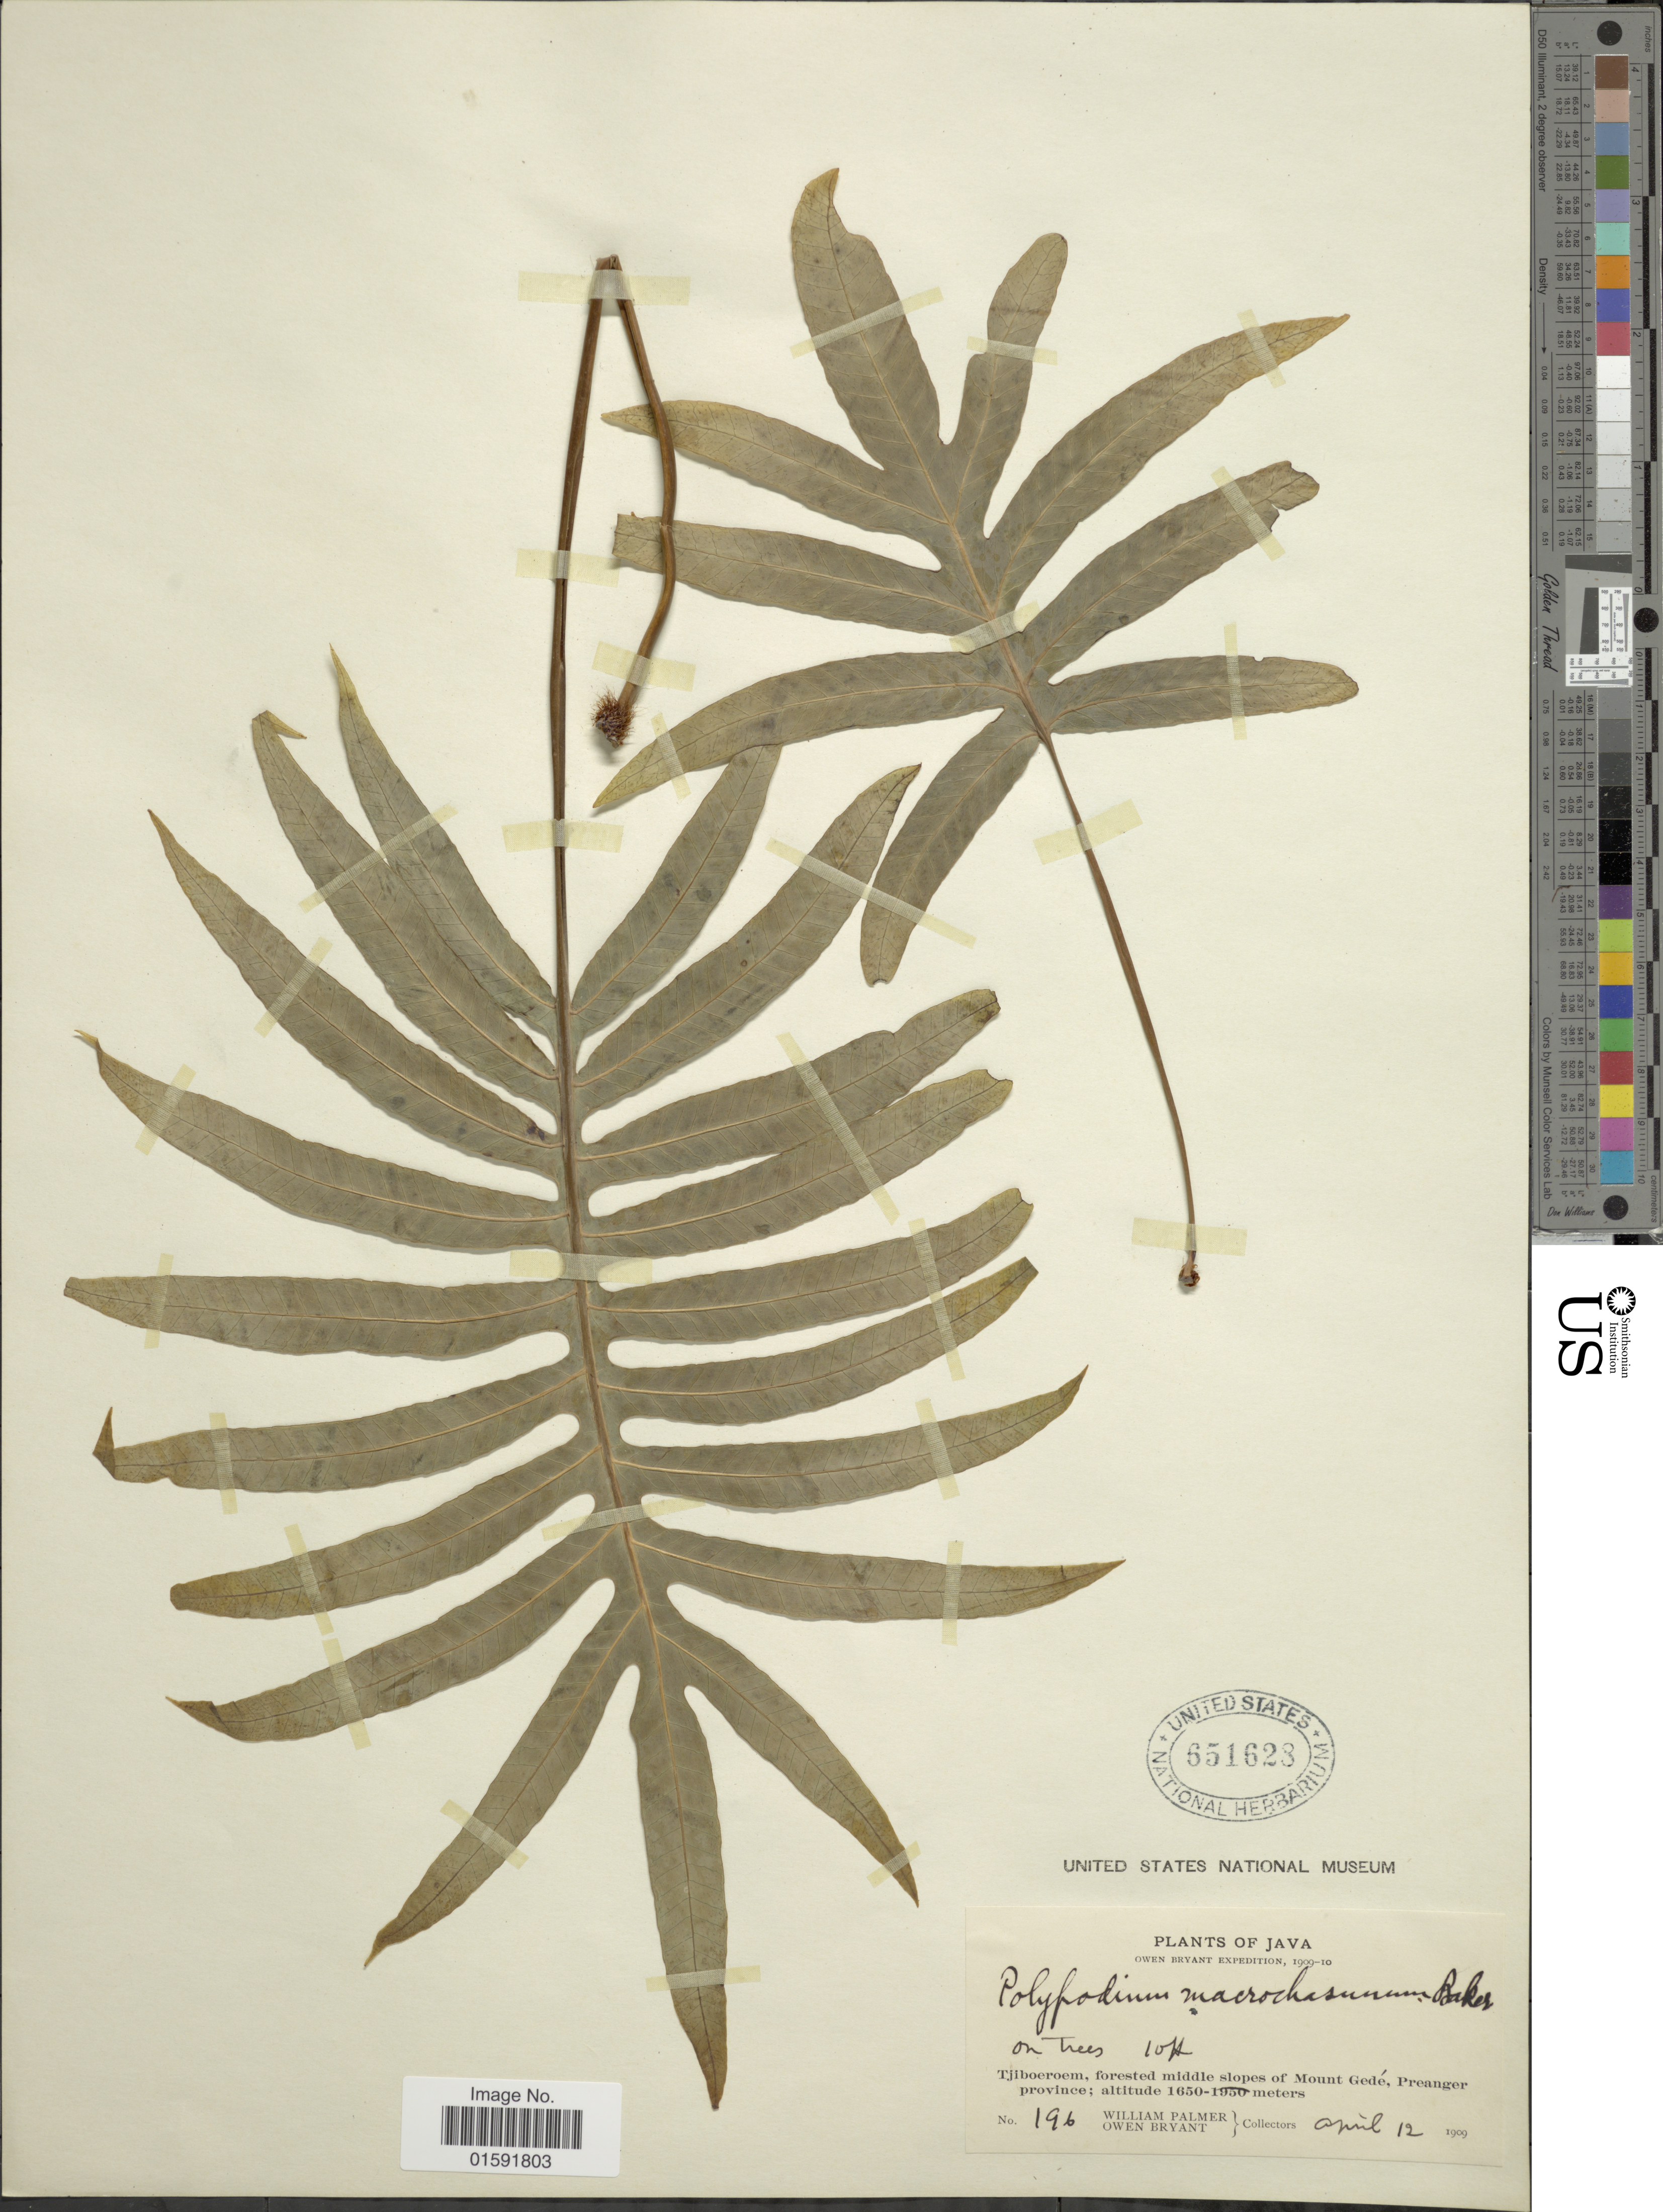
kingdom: Plantae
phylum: Tracheophyta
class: Polypodiopsida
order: Polypodiales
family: Polypodiaceae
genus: Selliguea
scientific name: Selliguea laciniata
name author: (C. Presl) Hovenkamp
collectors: W. Palmer & O. Bryant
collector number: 196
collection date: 1909-04-12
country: Indonesia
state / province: Java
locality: Tjiboeroem, forest middle slopes of Mount Gedé, Preanger Province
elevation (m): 1650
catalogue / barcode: US 651628